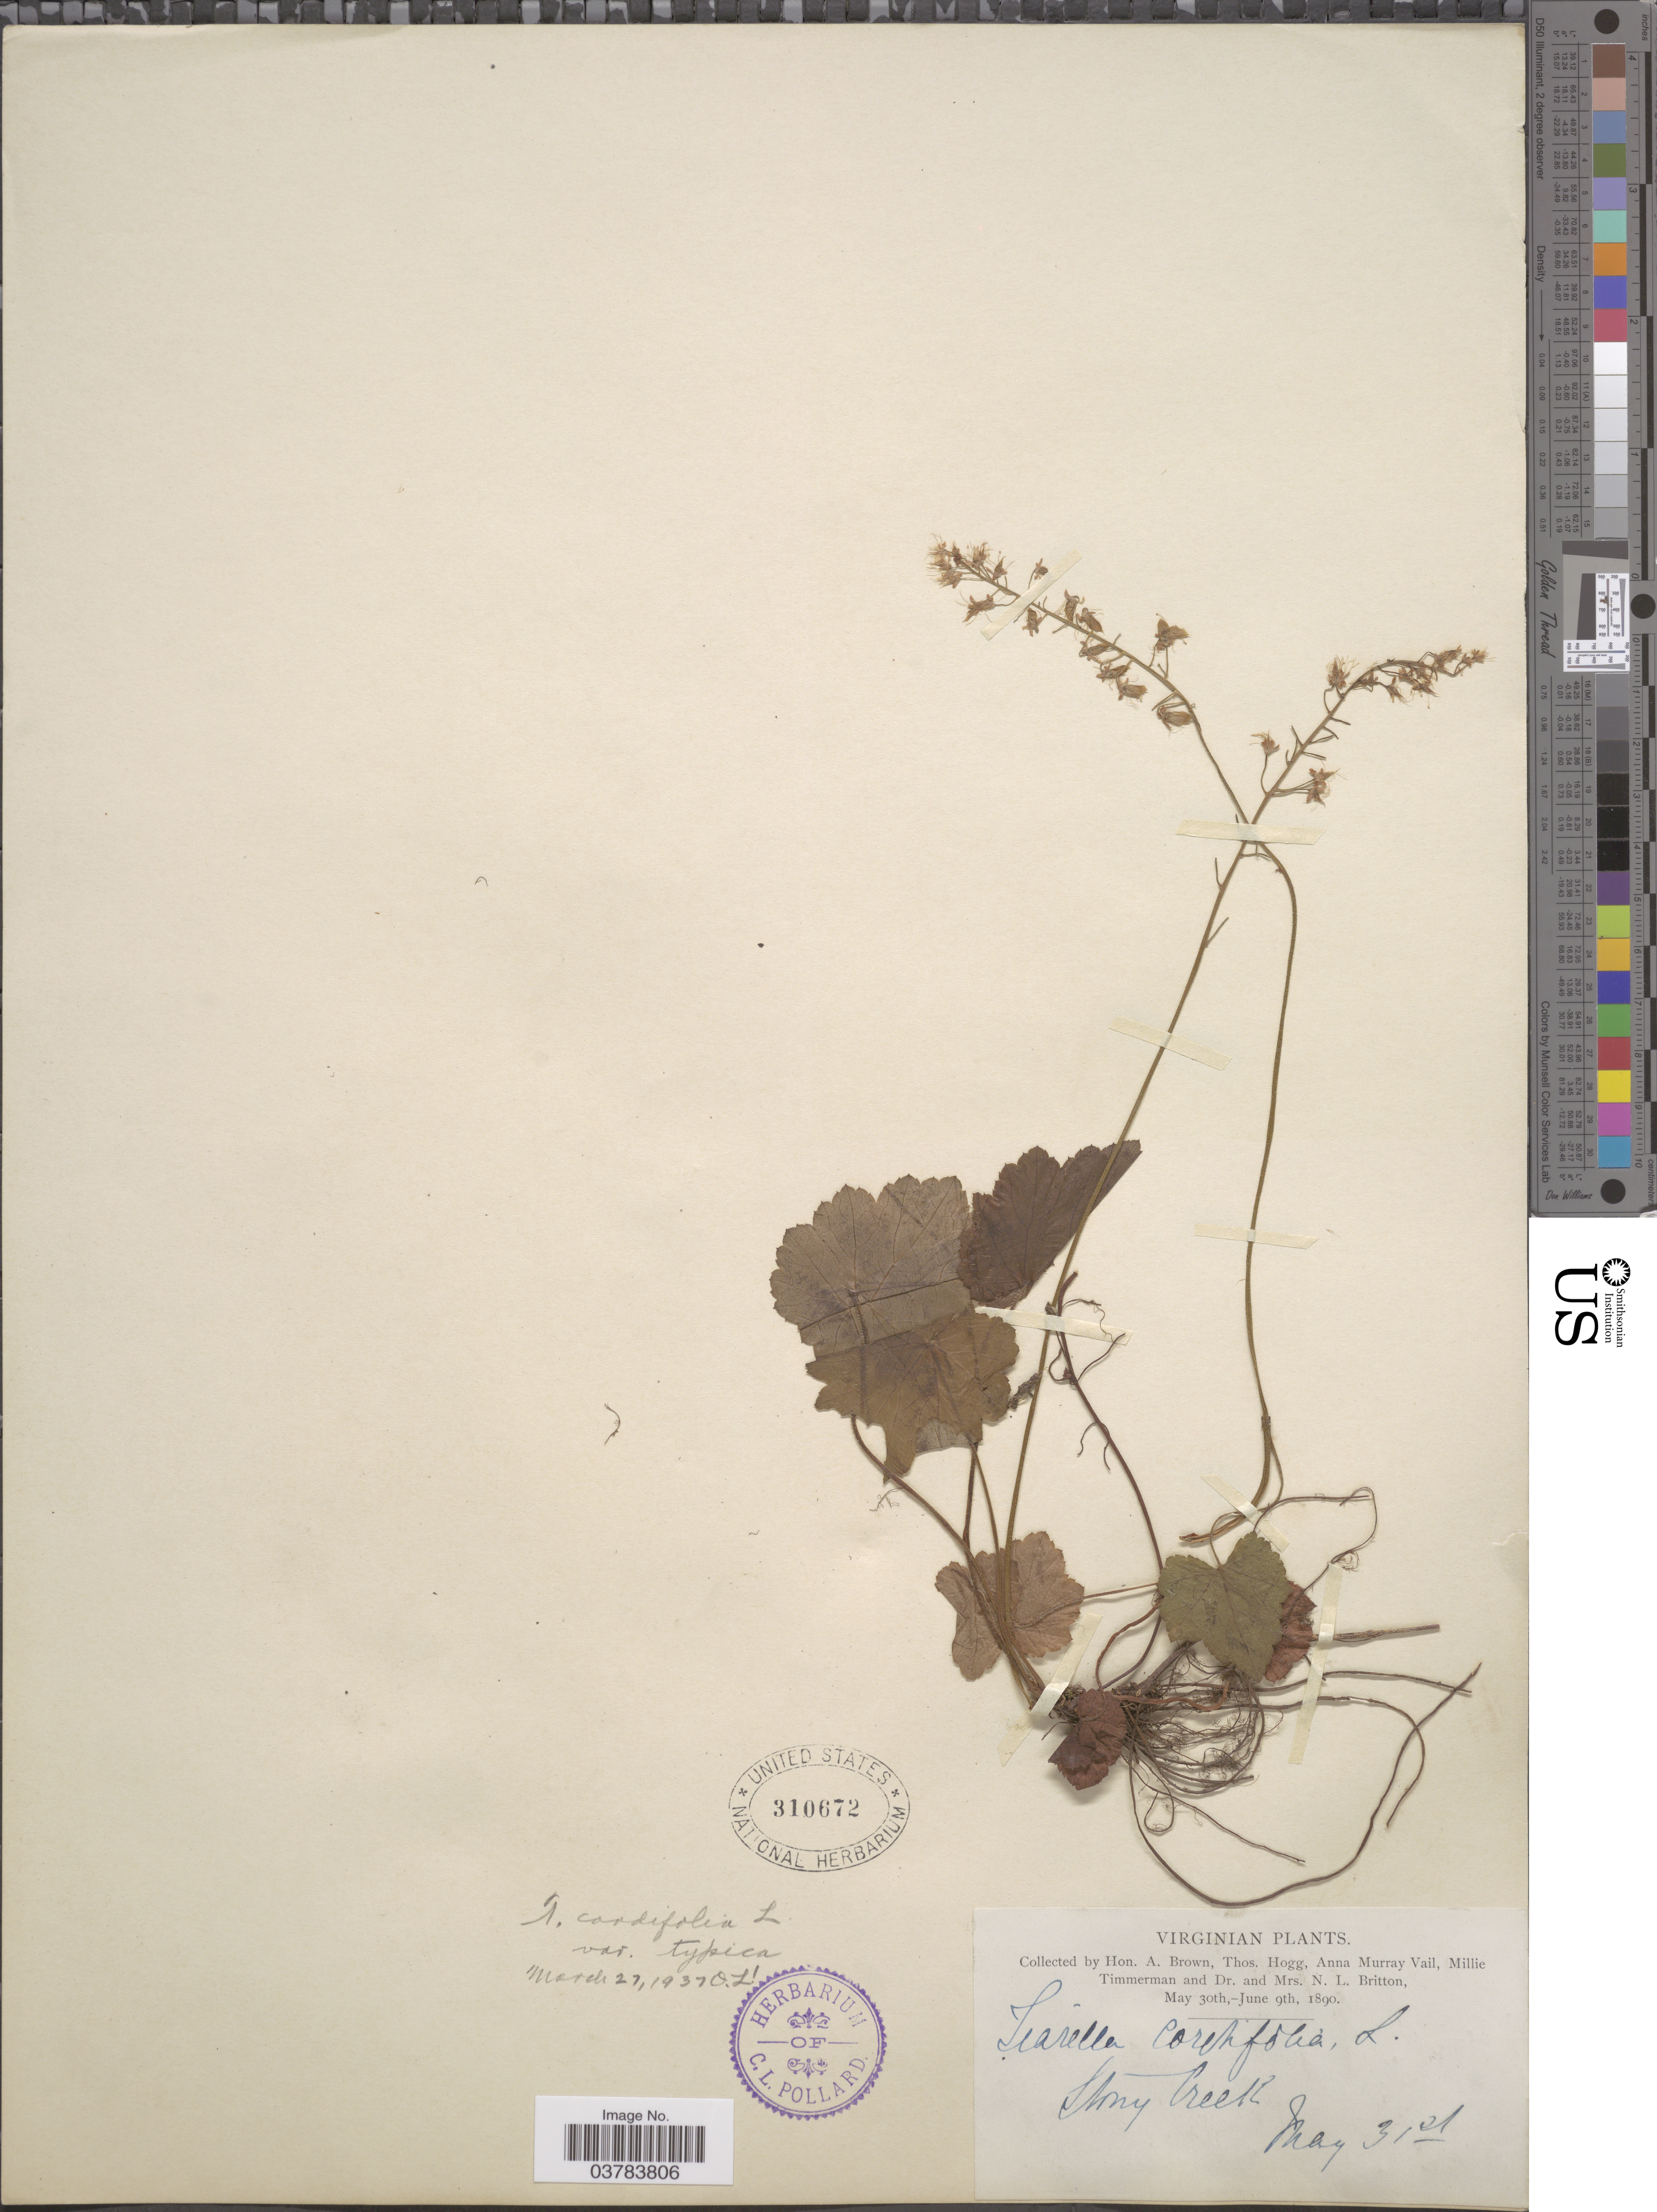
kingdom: Plantae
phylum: Tracheophyta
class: Magnoliopsida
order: Saxifragales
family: Saxifragaceae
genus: Tiarella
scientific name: Tiarella cordifolia var. typica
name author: Lakela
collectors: H. A. Brown, T. Hogg, A. Vail, M. Timmerman & et al.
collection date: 1890-05-31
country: United States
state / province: Virginia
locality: Stony Creek.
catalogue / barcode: US 310672